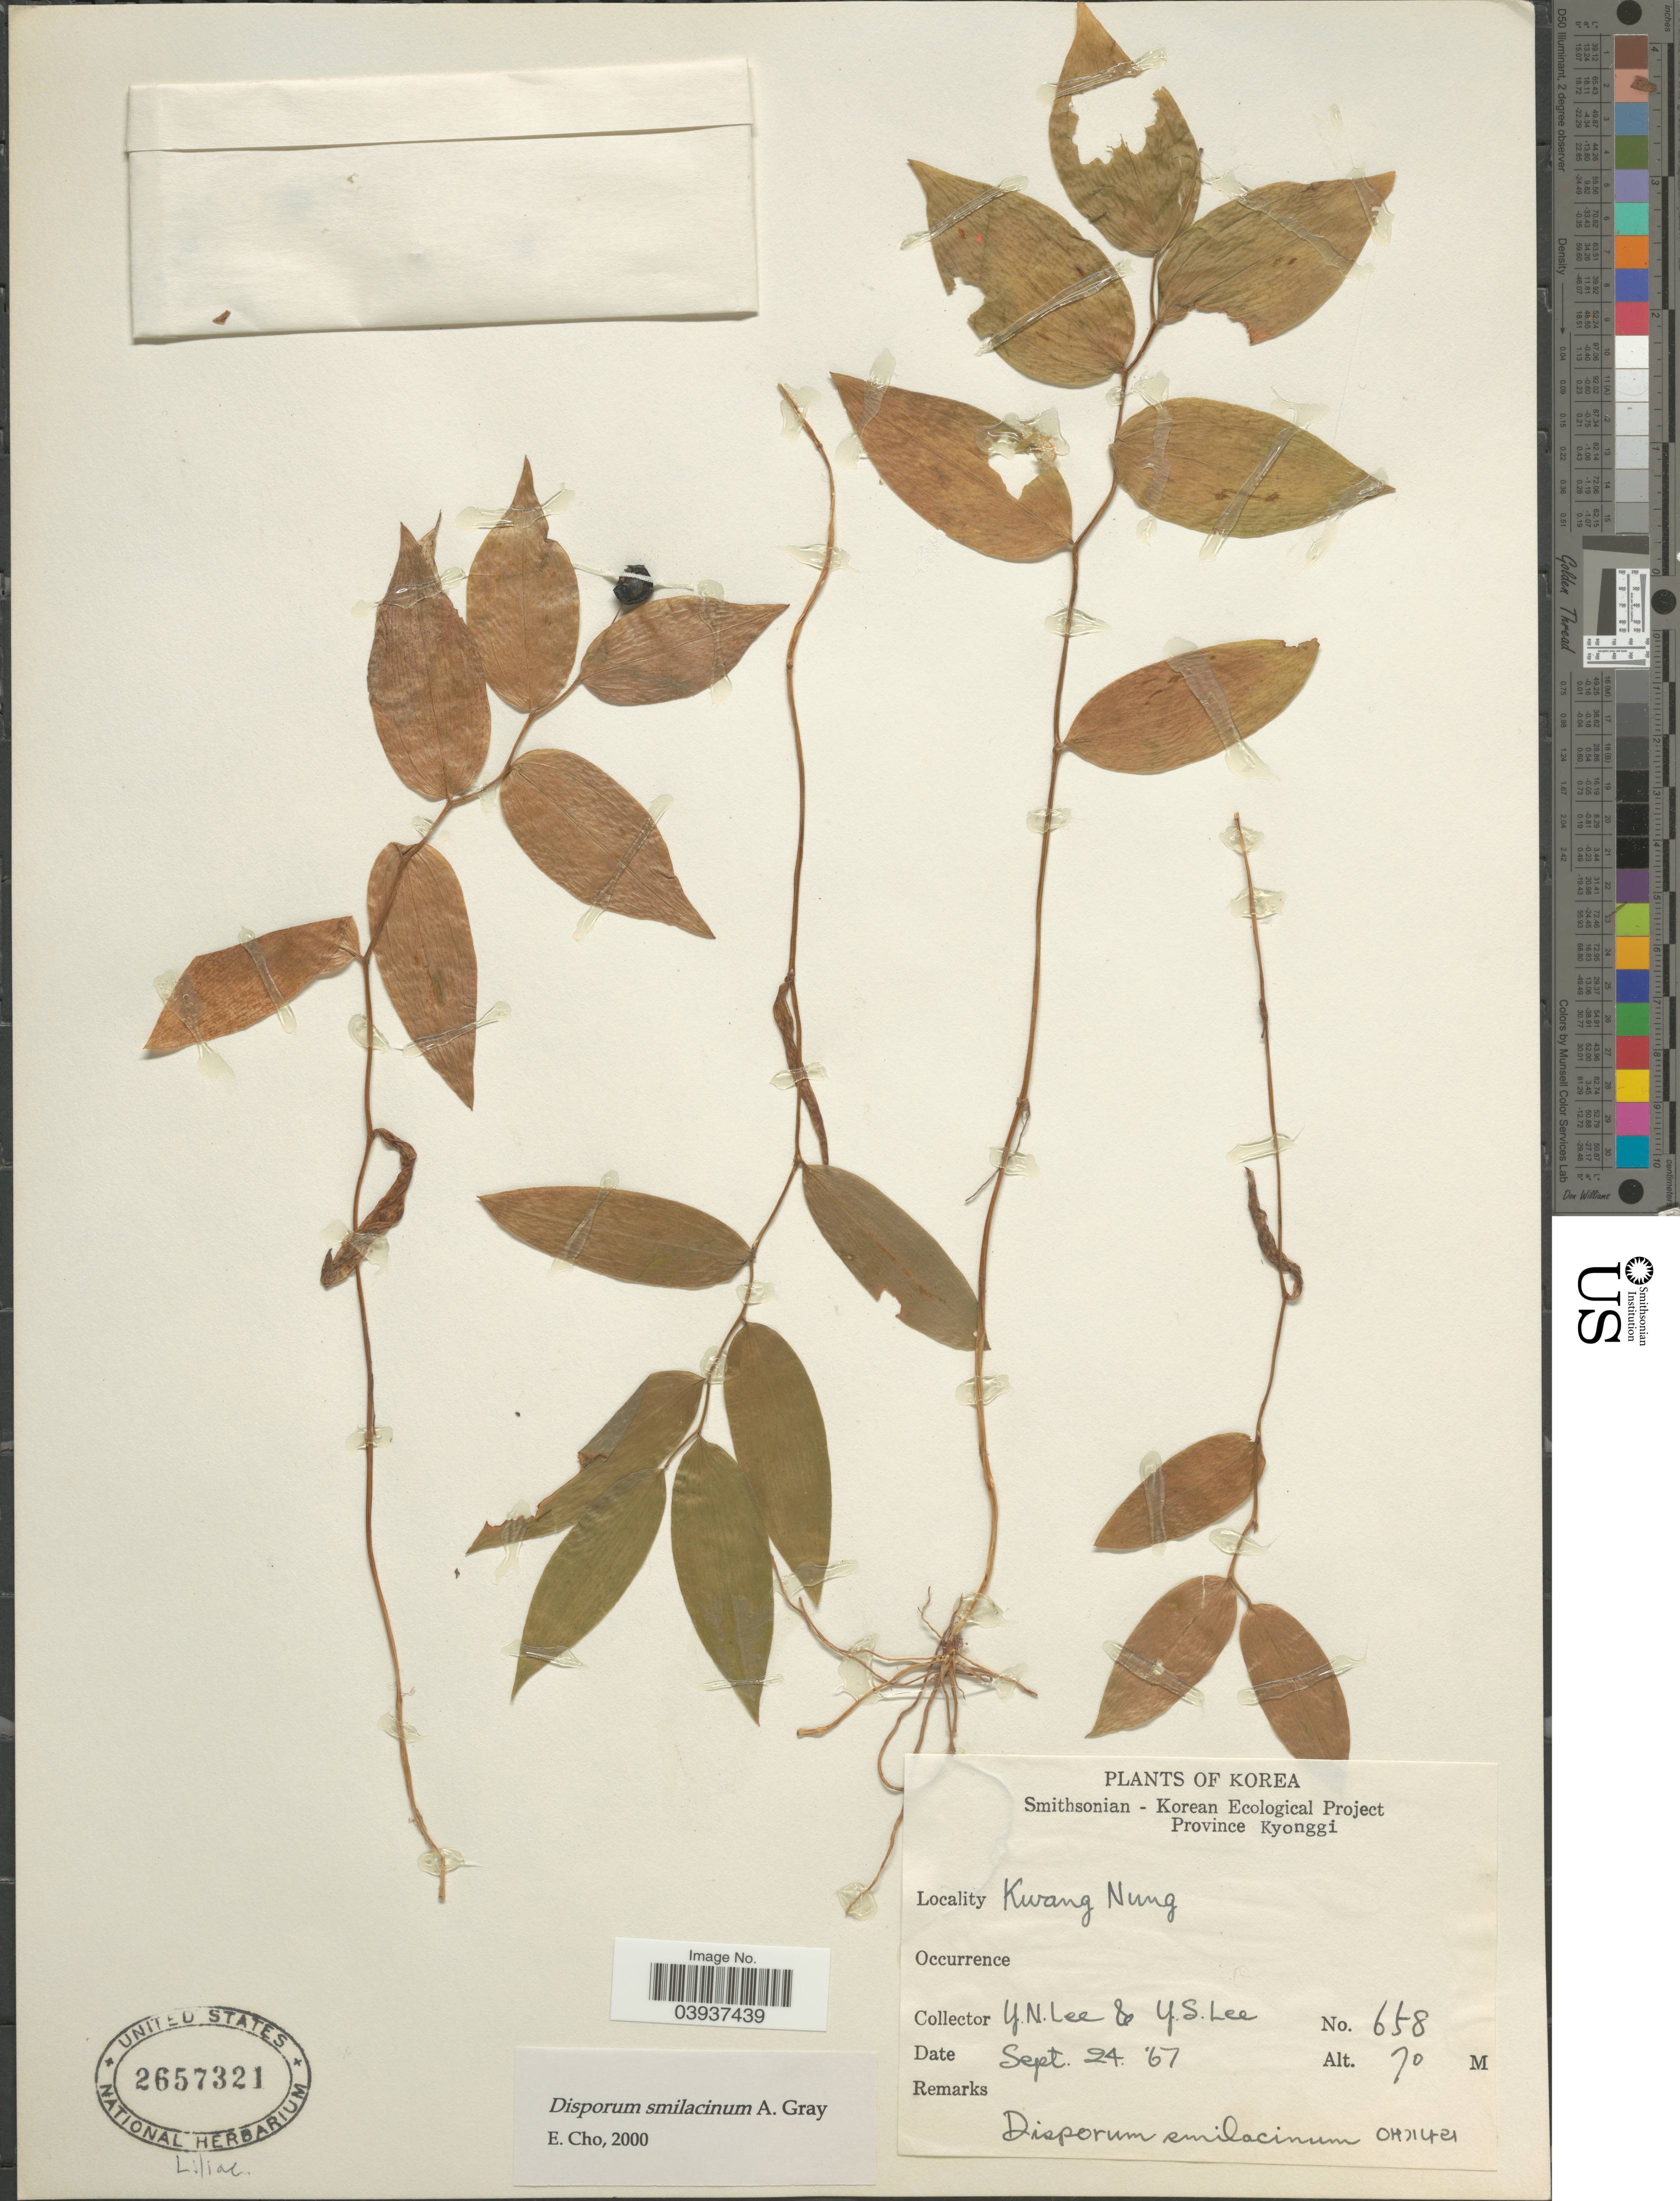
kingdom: Plantae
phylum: Tracheophyta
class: Liliopsida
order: Liliales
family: Colchicaceae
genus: Disporum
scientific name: Disporum smilacinum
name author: A. Gray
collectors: Y. N. Lee & Y. S. Lee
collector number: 658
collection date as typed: Transcribed d/m/y: 24/9/67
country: South Korea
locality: Province Kyonggi. Kwang Nung.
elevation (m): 70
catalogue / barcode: US 2657321